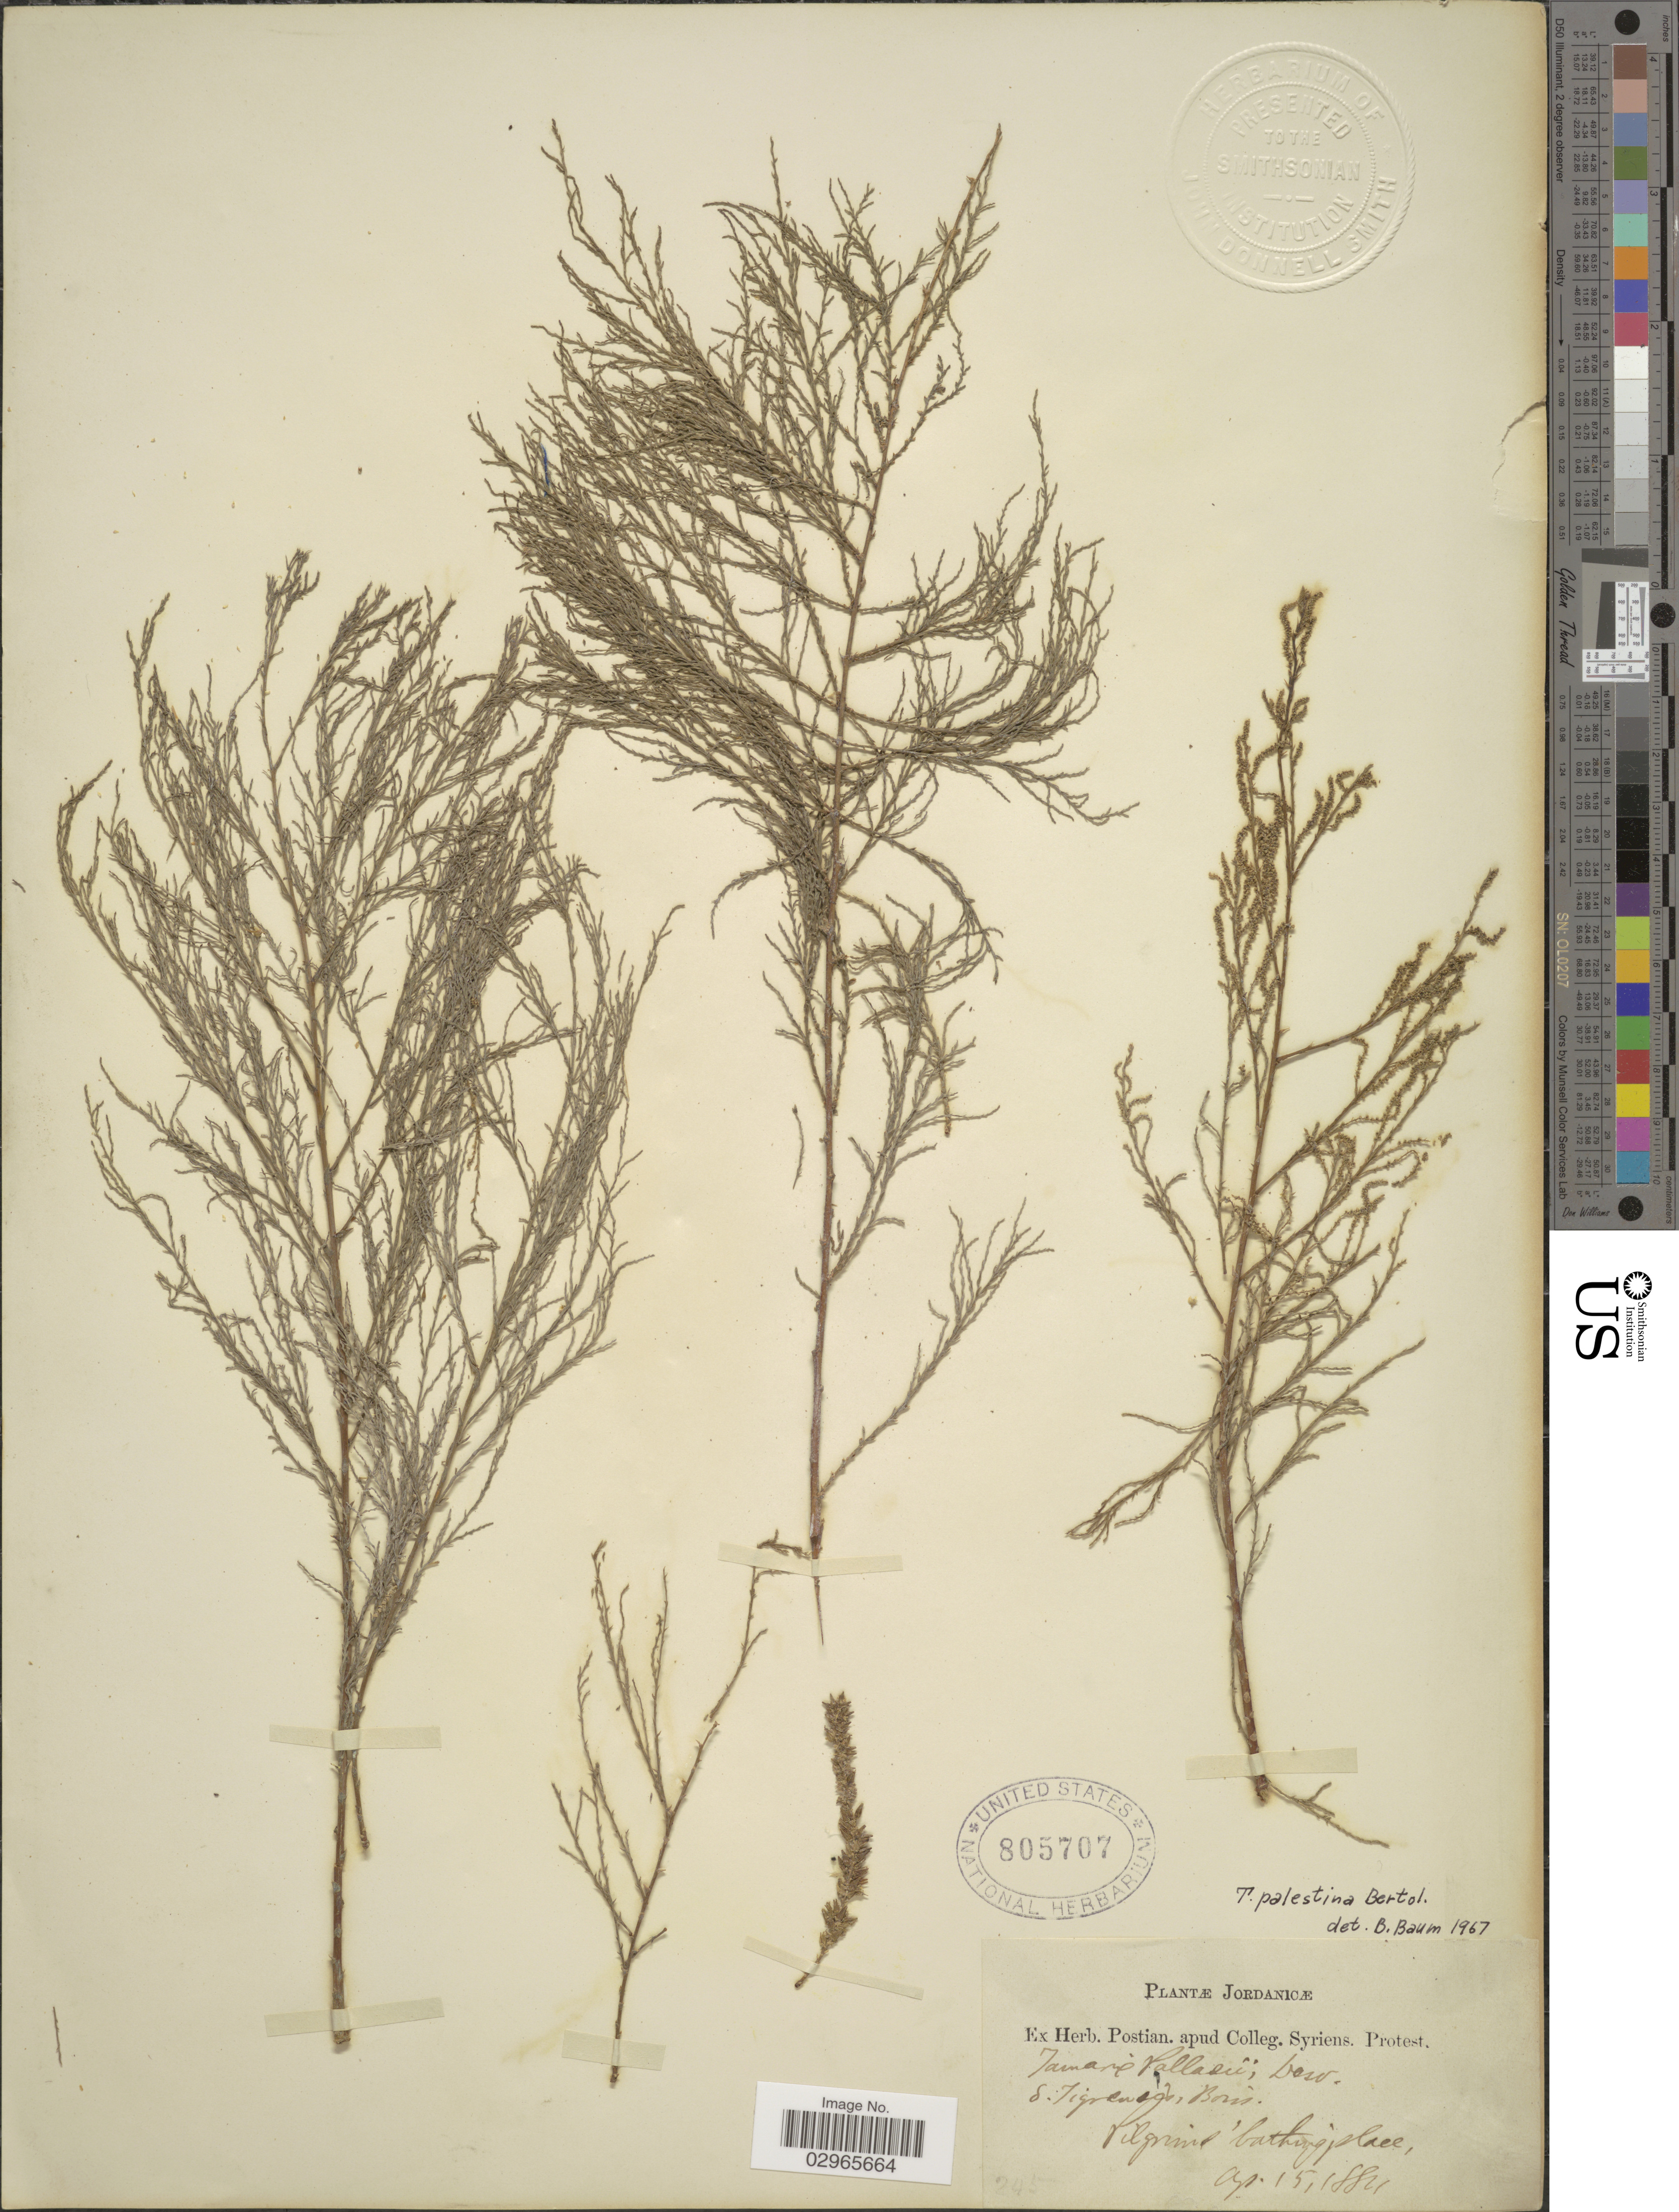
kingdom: Plantae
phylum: Tracheophyta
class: Magnoliopsida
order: Caryophyllales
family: Tamaricaceae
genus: Tamarix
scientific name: Tamarix palestina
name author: Bertol.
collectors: ex herb. Postian. apud Colleg. Syriens. Protest. USE "Fannie P. A. Shepard" (10308853) AS PRIMARY COLLECTOR INSTEAD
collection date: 1884-04-15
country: Jordan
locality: Pilgrims' bathing place.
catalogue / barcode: US 805707